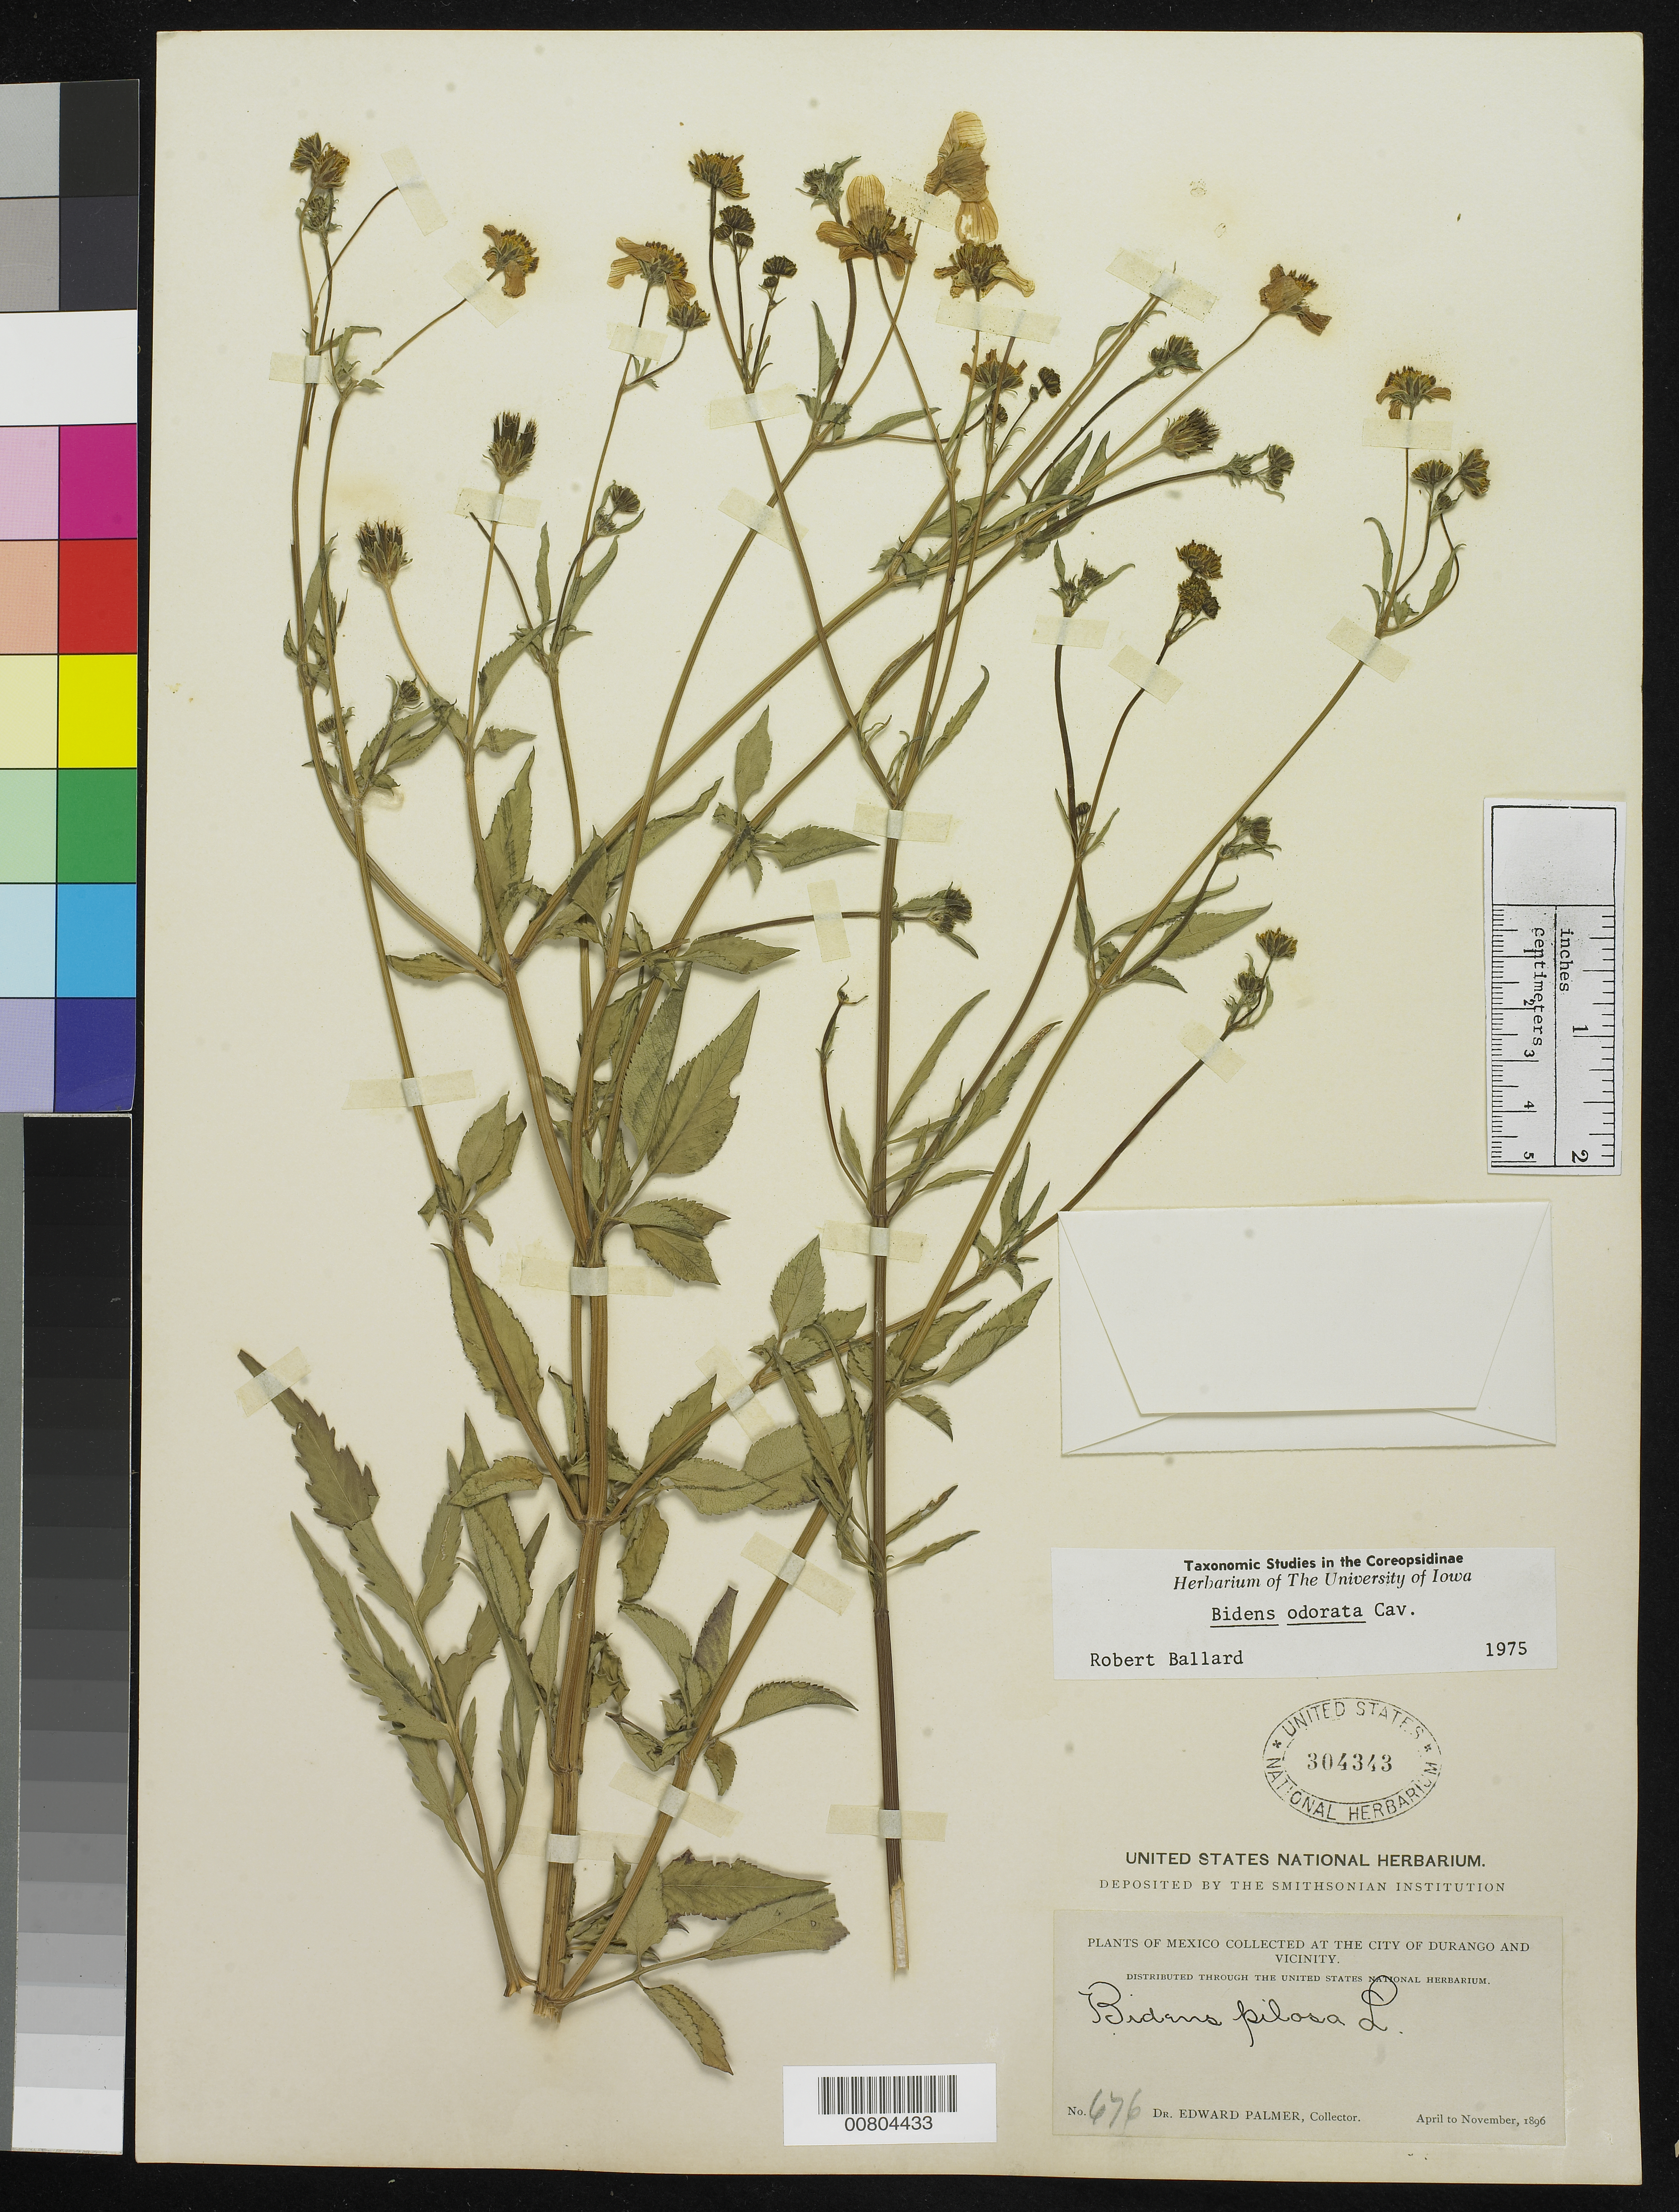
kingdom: Plantae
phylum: Tracheophyta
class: Magnoliopsida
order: Asterales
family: Asteraceae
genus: Bidens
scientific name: Bidens odorata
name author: Cav.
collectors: E. Palmer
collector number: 676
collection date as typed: Apr 1896 to -- Nov 1896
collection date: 1896-04/1896-11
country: Mexico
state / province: Durango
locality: City of Durango and vicinity.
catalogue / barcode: US 304343